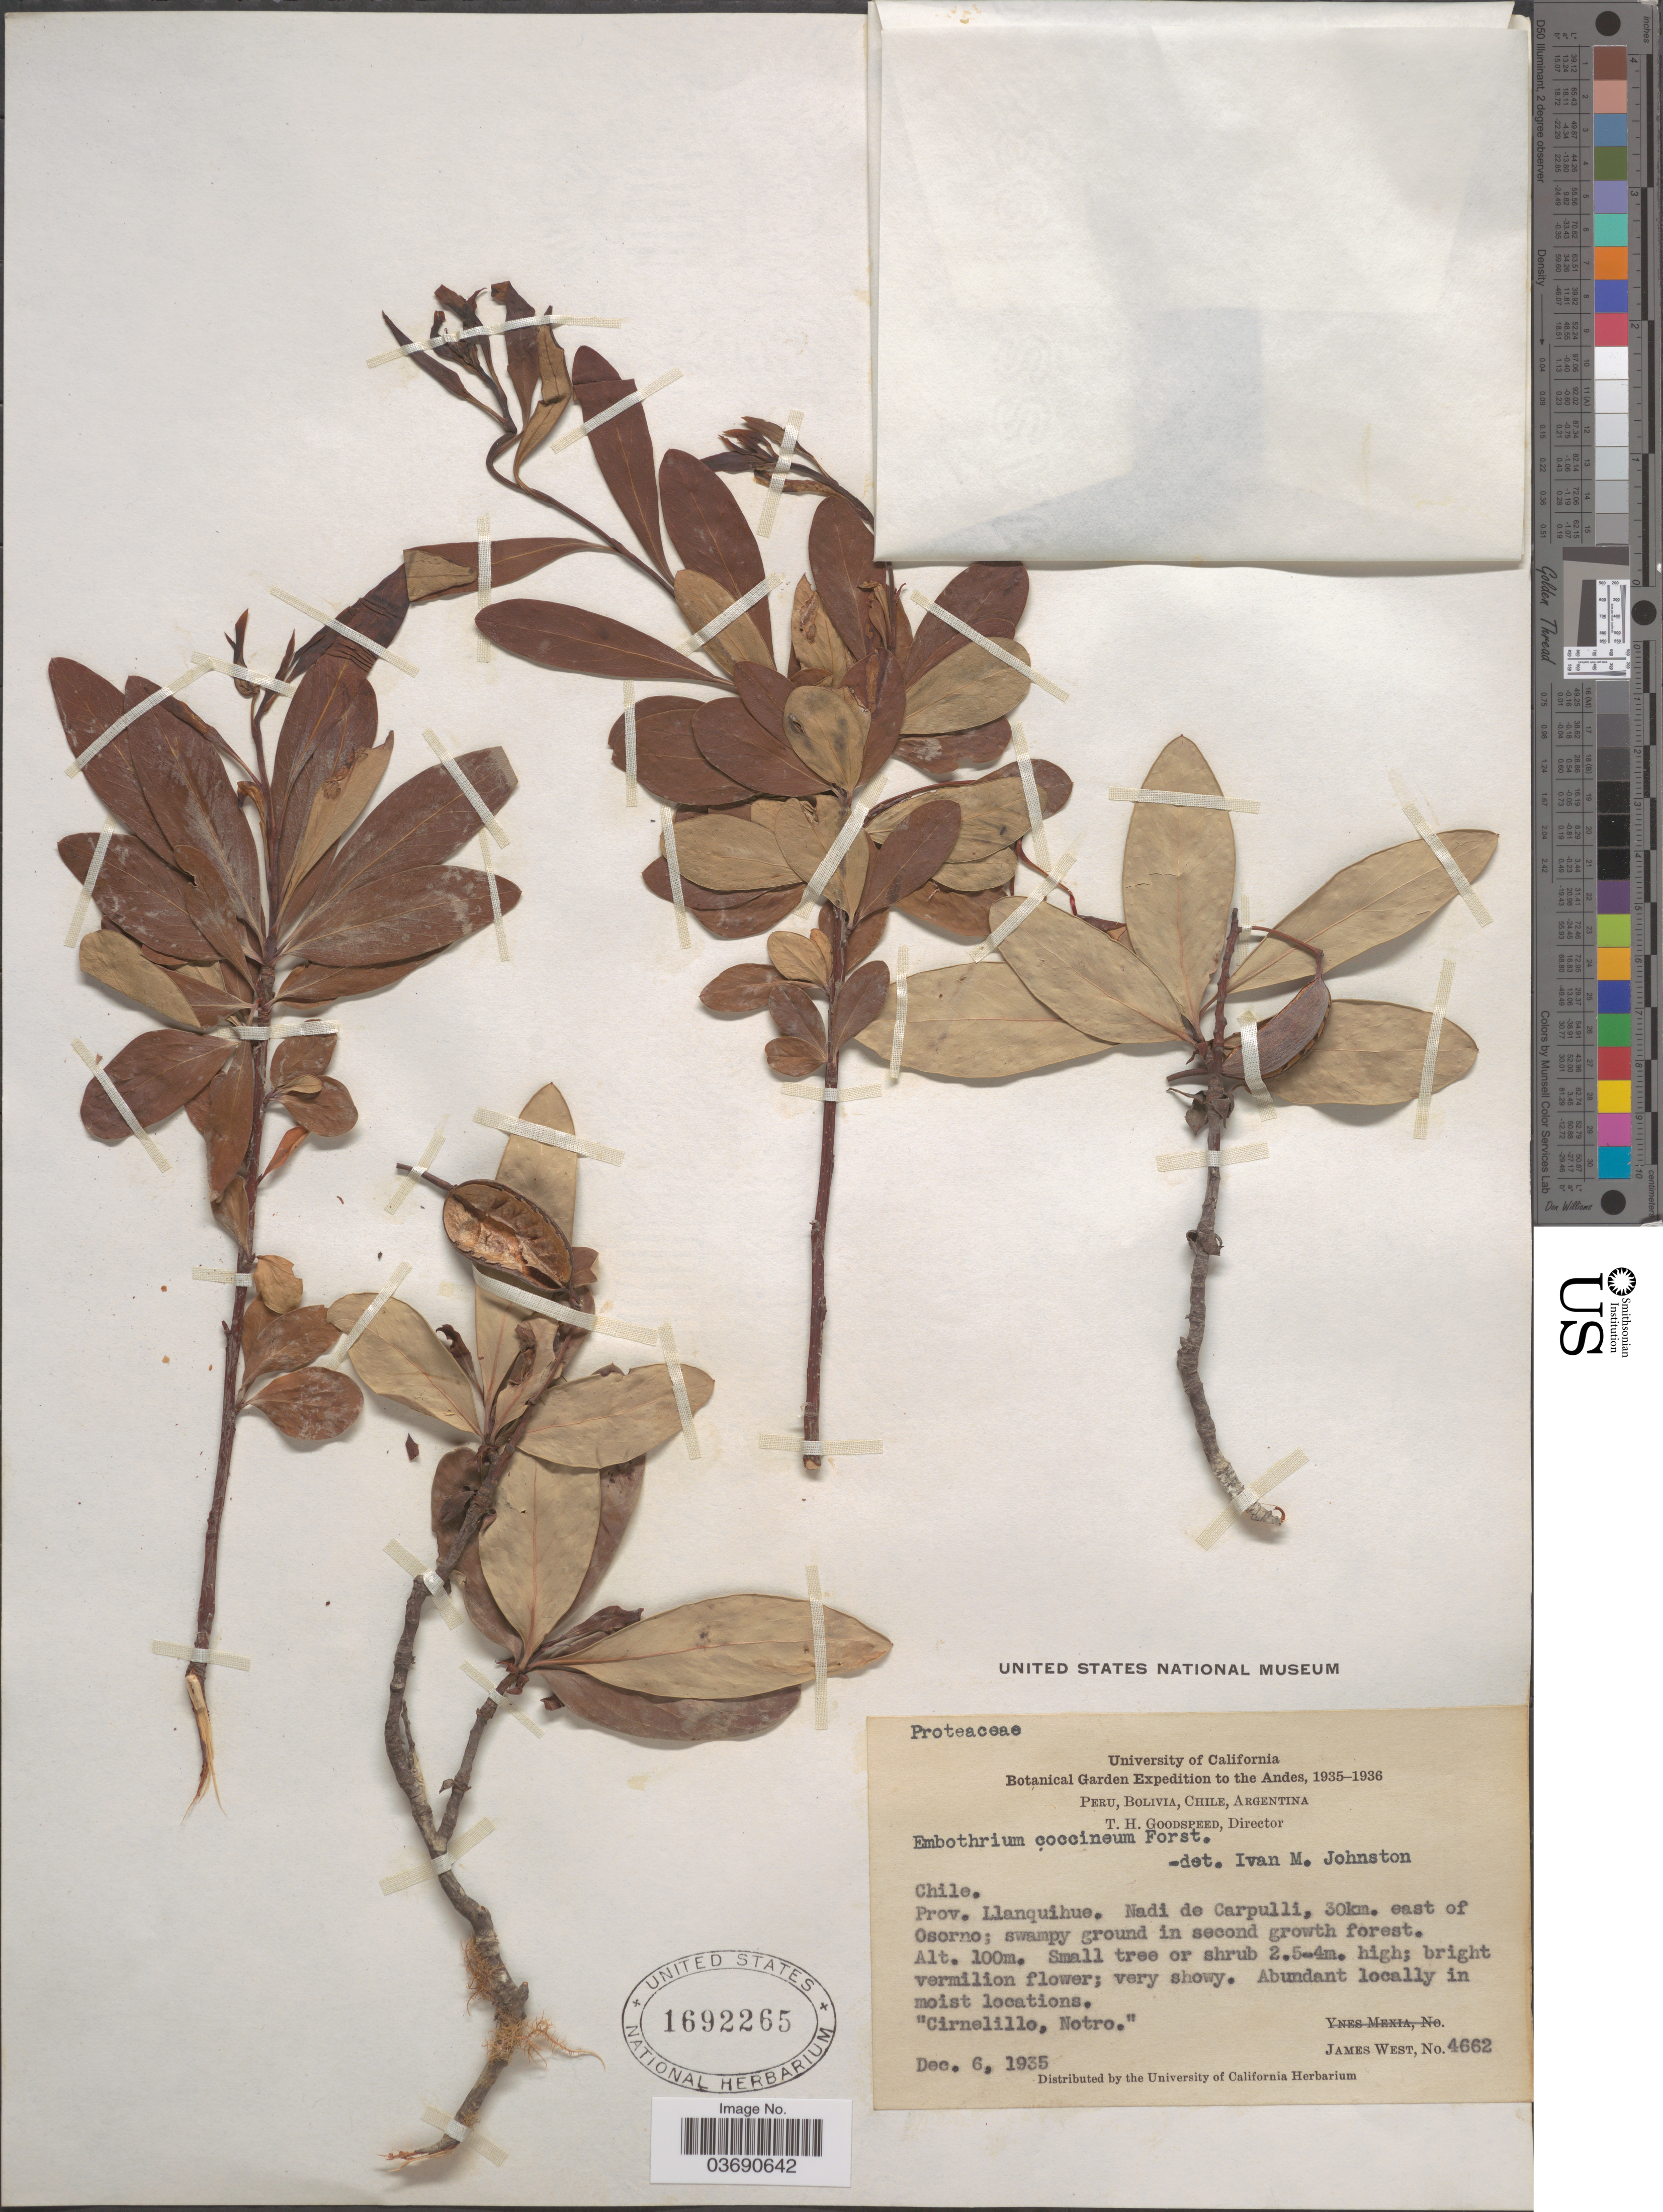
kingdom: Plantae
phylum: Tracheophyta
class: Magnoliopsida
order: Proteales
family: Proteaceae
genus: Embothrium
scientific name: Embothrium coccineum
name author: J.R. Forst. & G. Forst.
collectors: J. West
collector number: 4662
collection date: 1935-12-06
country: Chile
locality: The Andes. Prov. Llanquihue. Nadi de Carpulli, 30km. east of Osorno.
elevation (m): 100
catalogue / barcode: US 1692265